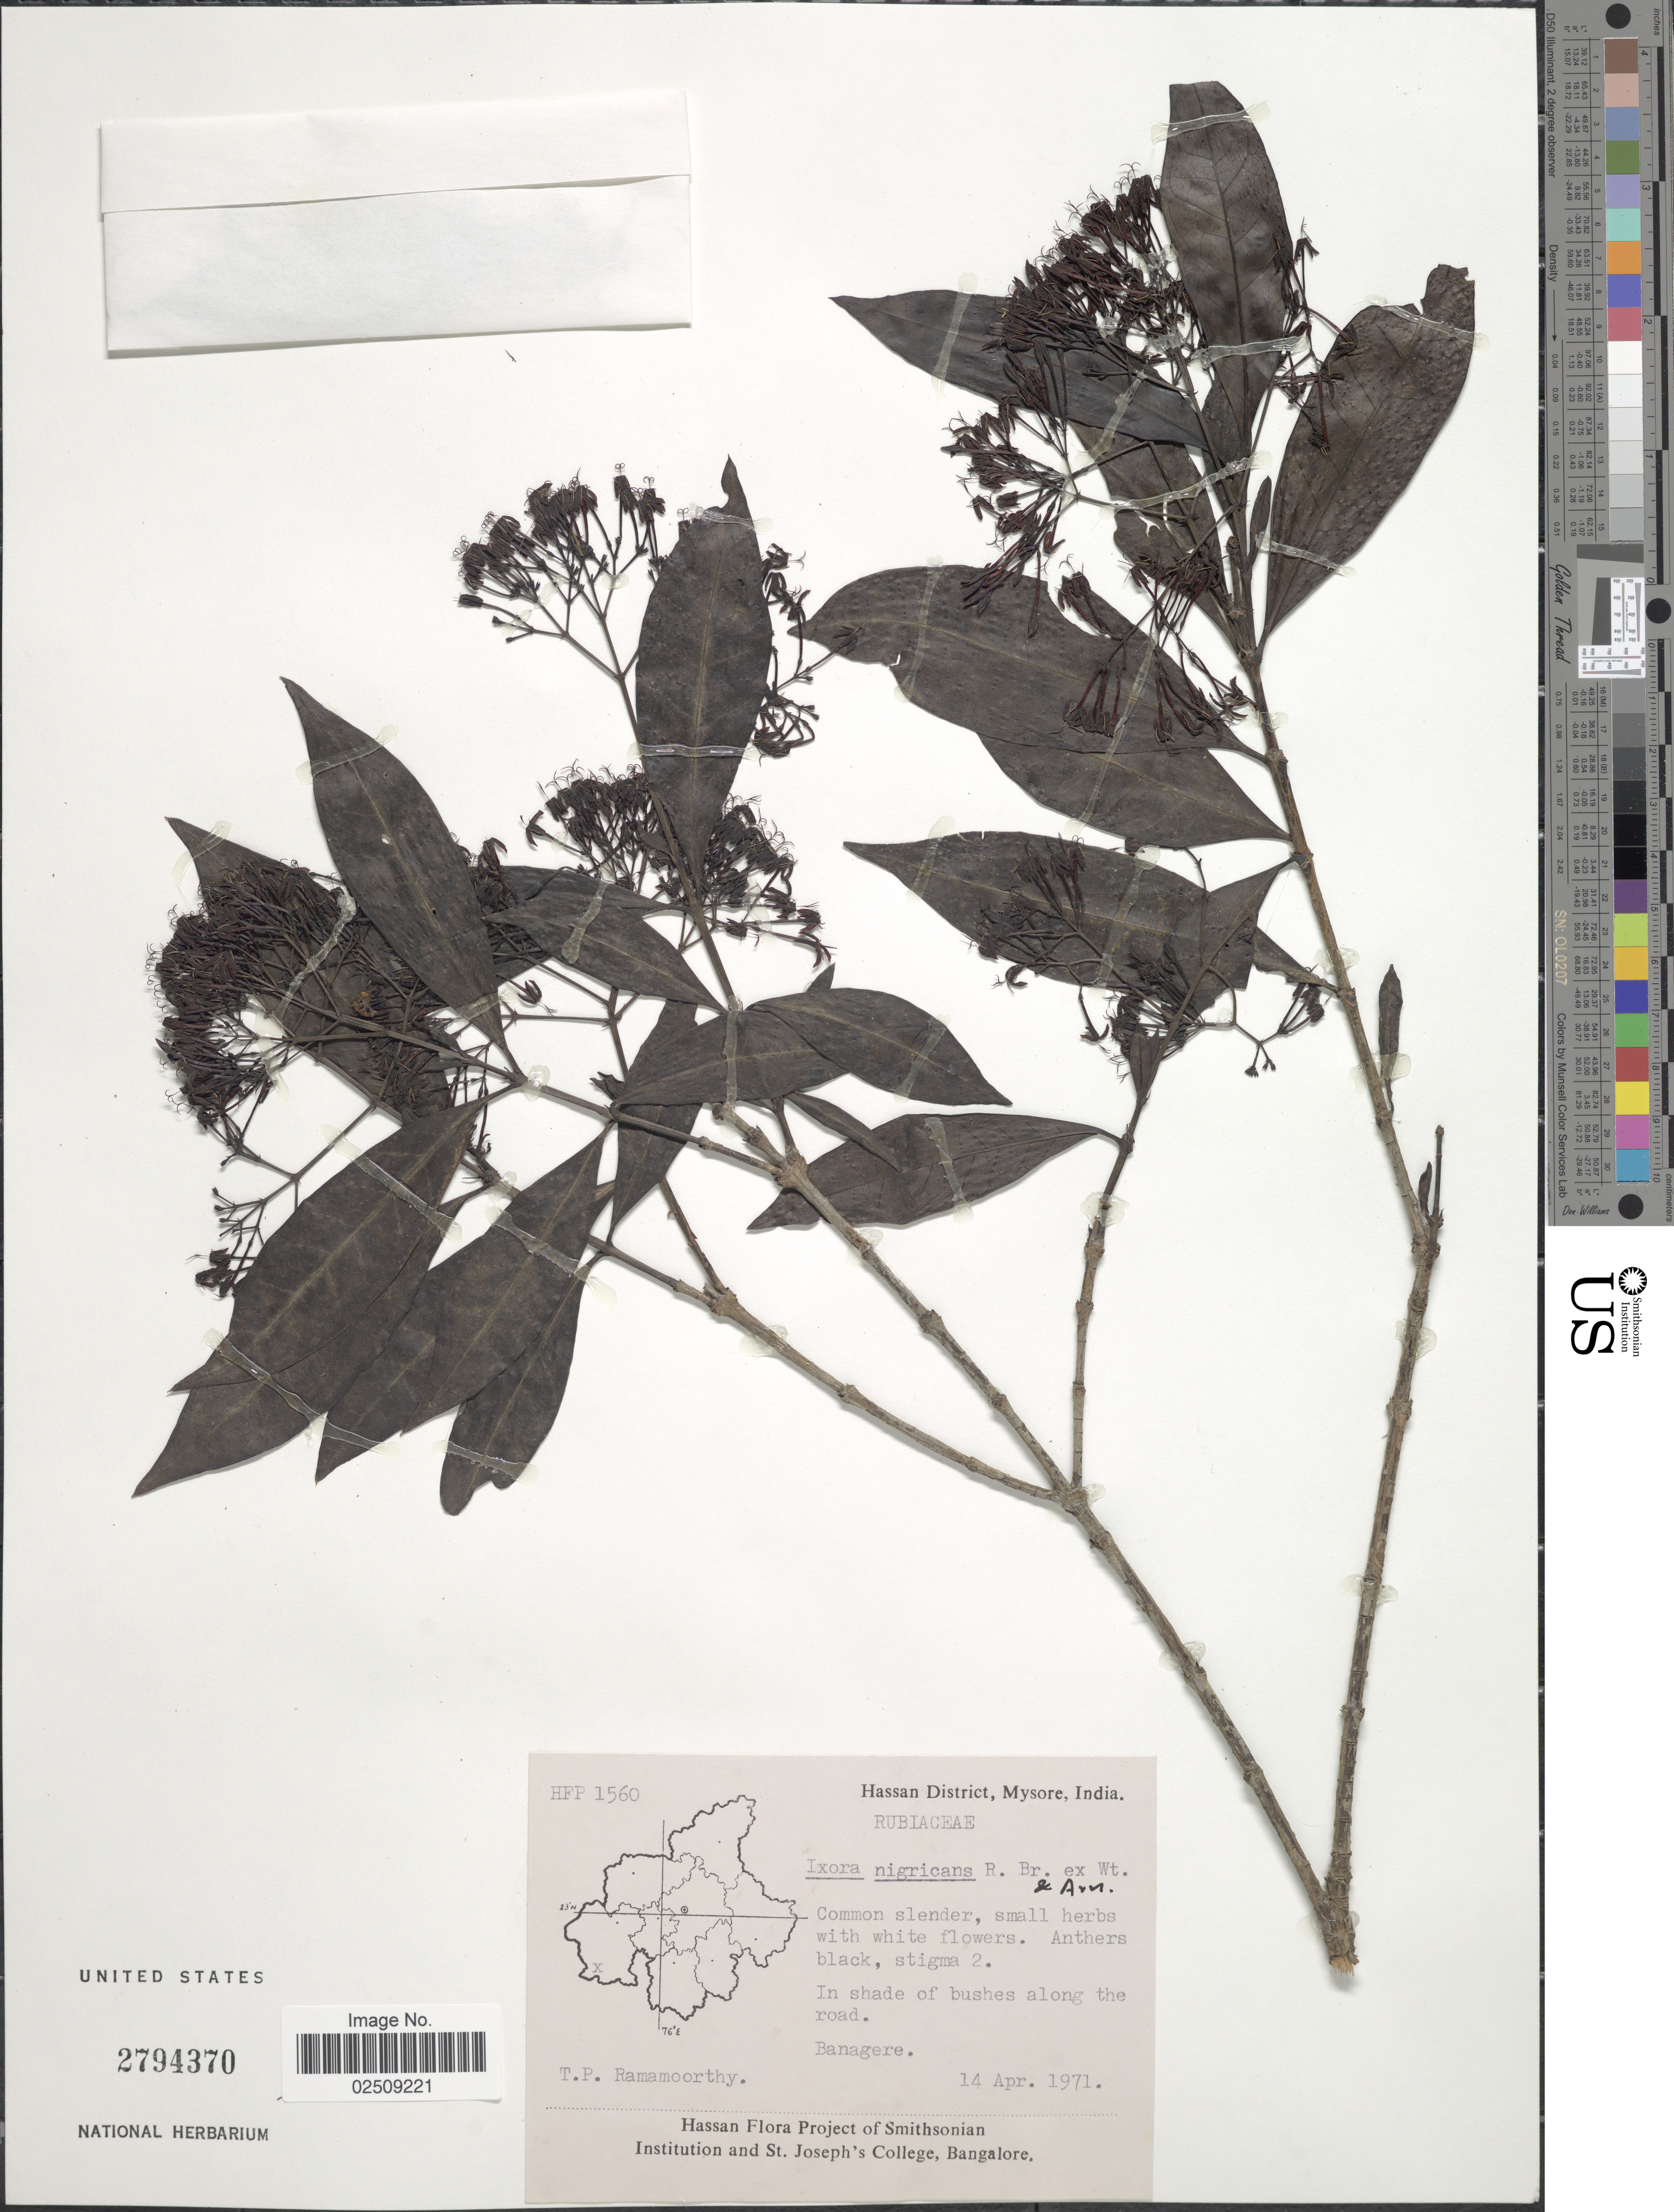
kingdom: Plantae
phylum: Tracheophyta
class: Magnoliopsida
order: Gentianales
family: Rubiaceae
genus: Ixora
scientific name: Ixora nigricans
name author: R. Br. ex Wight & Arn.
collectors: T. P. Ramamoorthy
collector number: HFP1560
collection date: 1971-04-14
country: India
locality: Hassan District, Mysore. Banagere.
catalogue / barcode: US 2794370